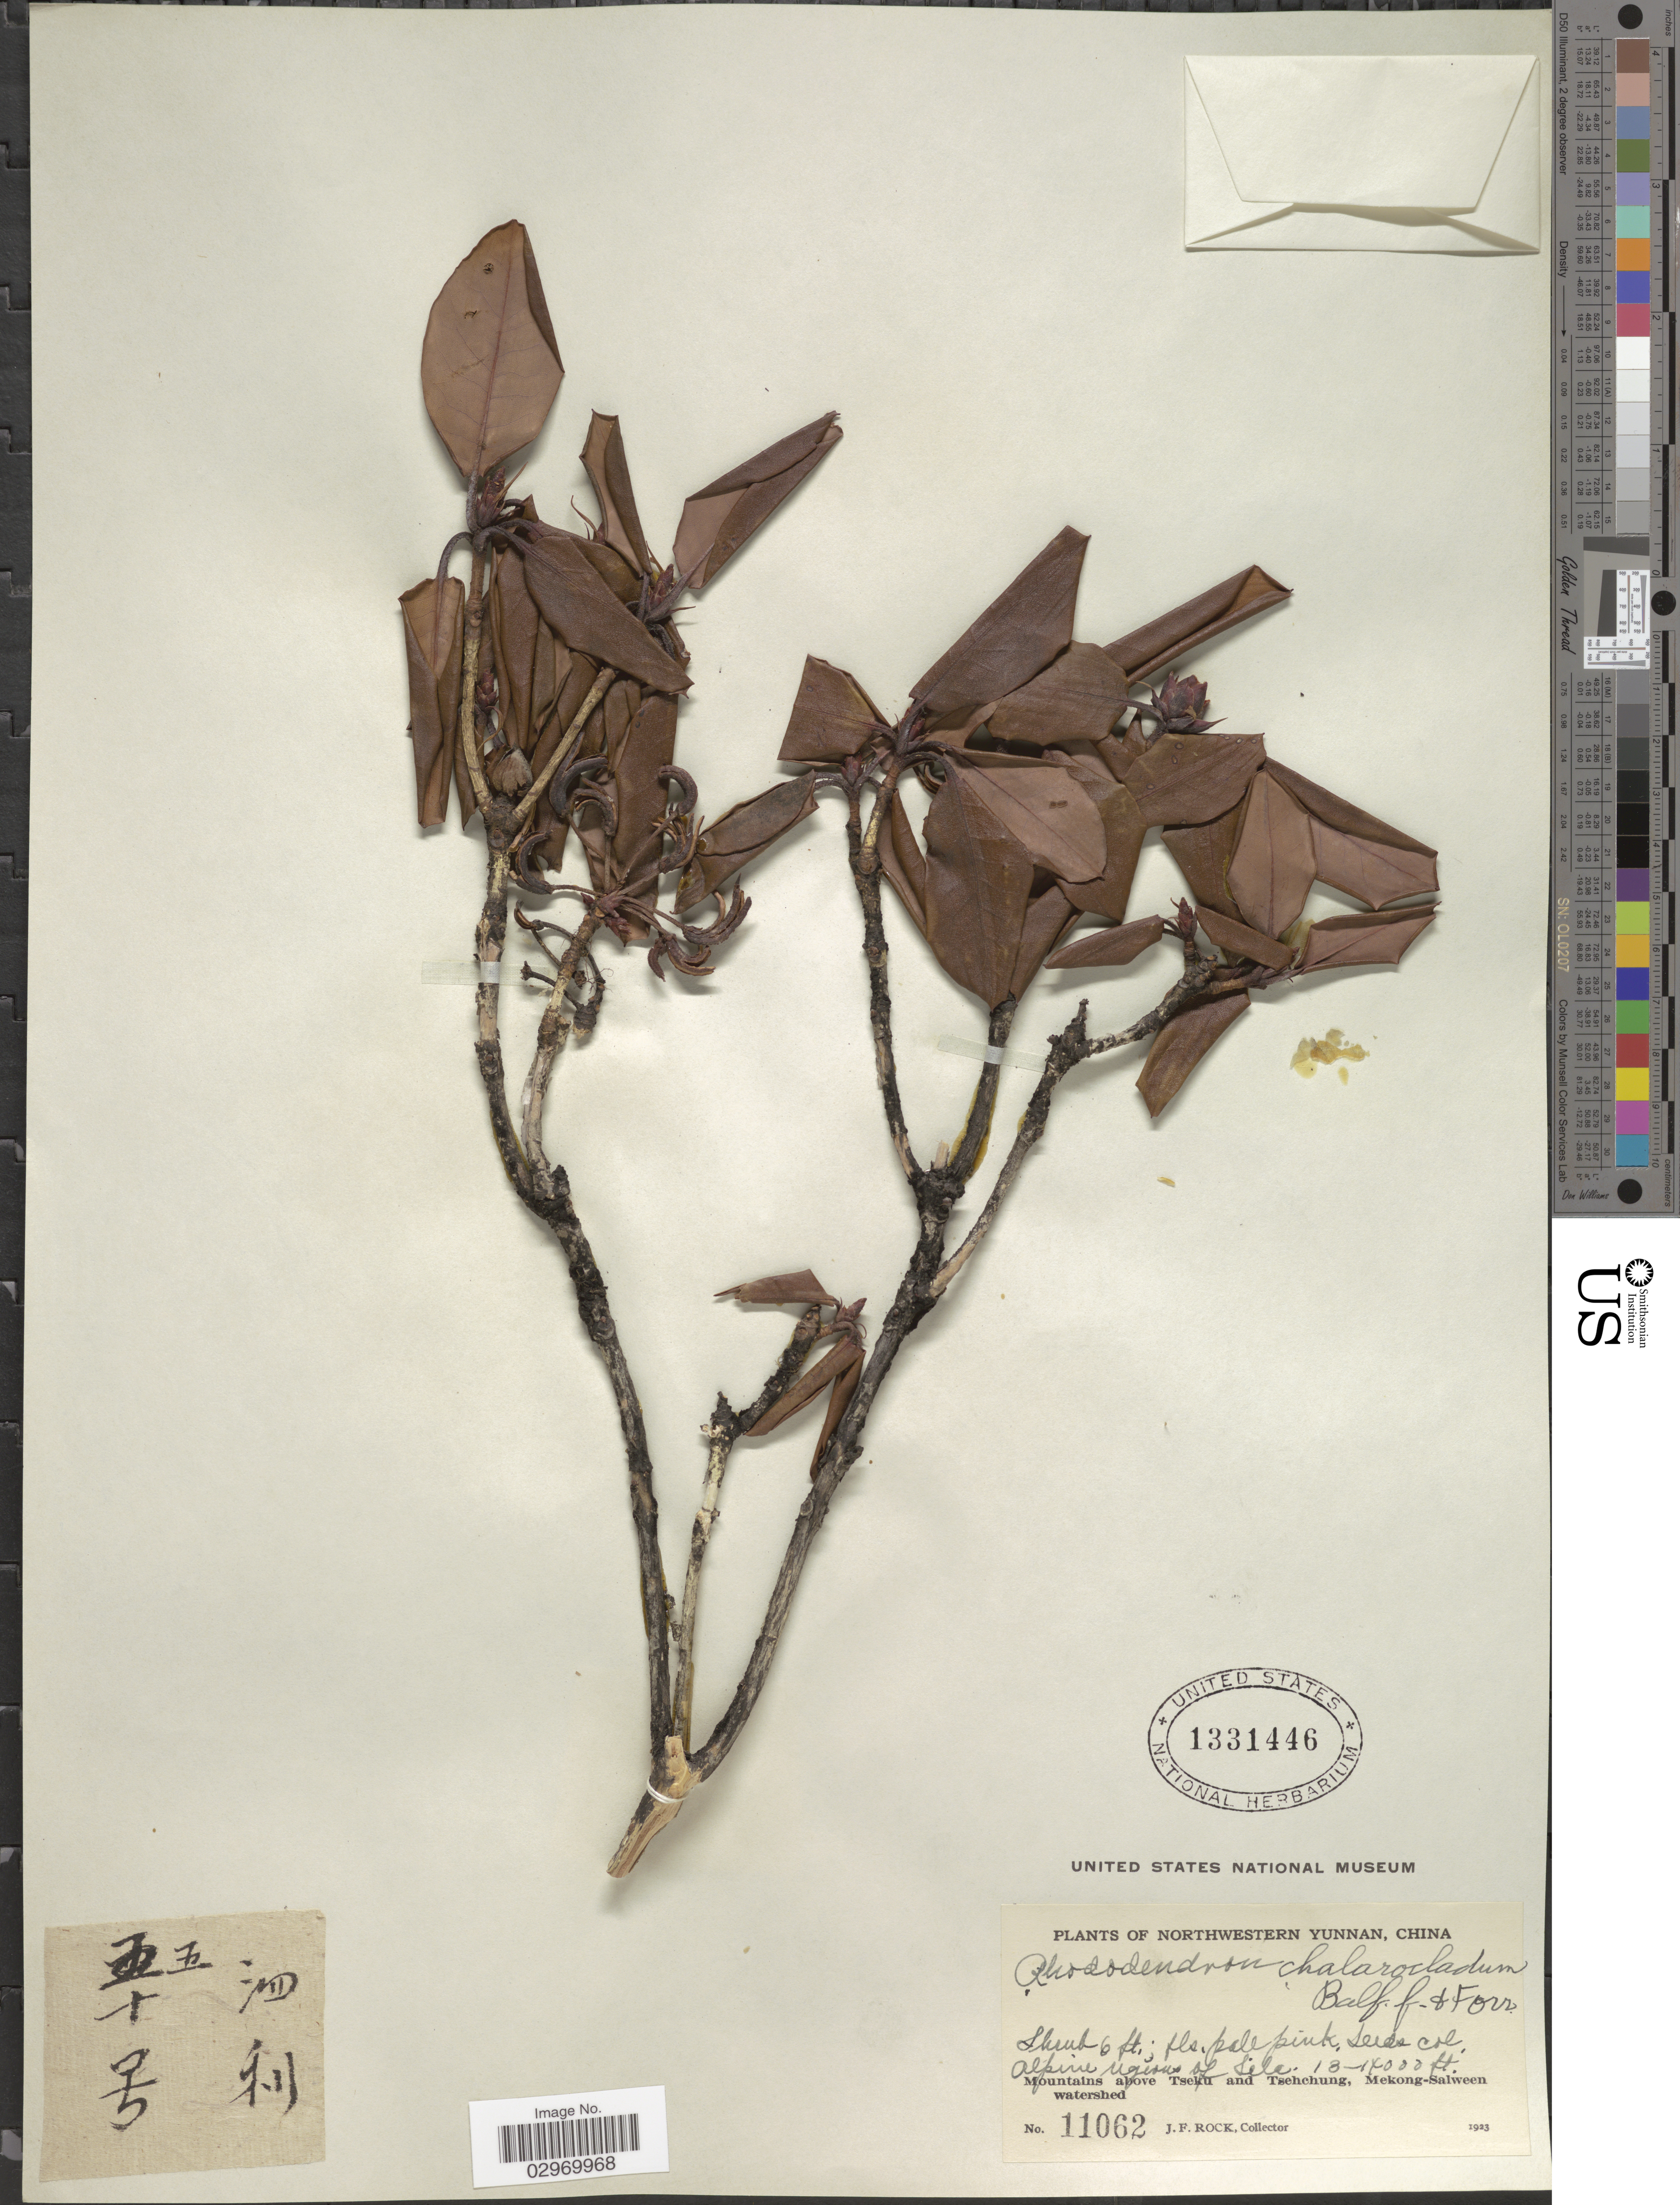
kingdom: Plantae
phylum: Tracheophyta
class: Magnoliopsida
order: Ericales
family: Ericaceae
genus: Rhododendron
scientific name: Rhododendron chalarocladum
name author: Balf. f. & Forrest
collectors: J. Rock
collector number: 11062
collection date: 1923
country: China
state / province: Yunnan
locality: Northwestern Yunnan, alpine regions of Sili, mountains above Tseku and Tsehchung, Mekong-Salween watershed.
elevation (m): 3962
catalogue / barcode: US 1331446